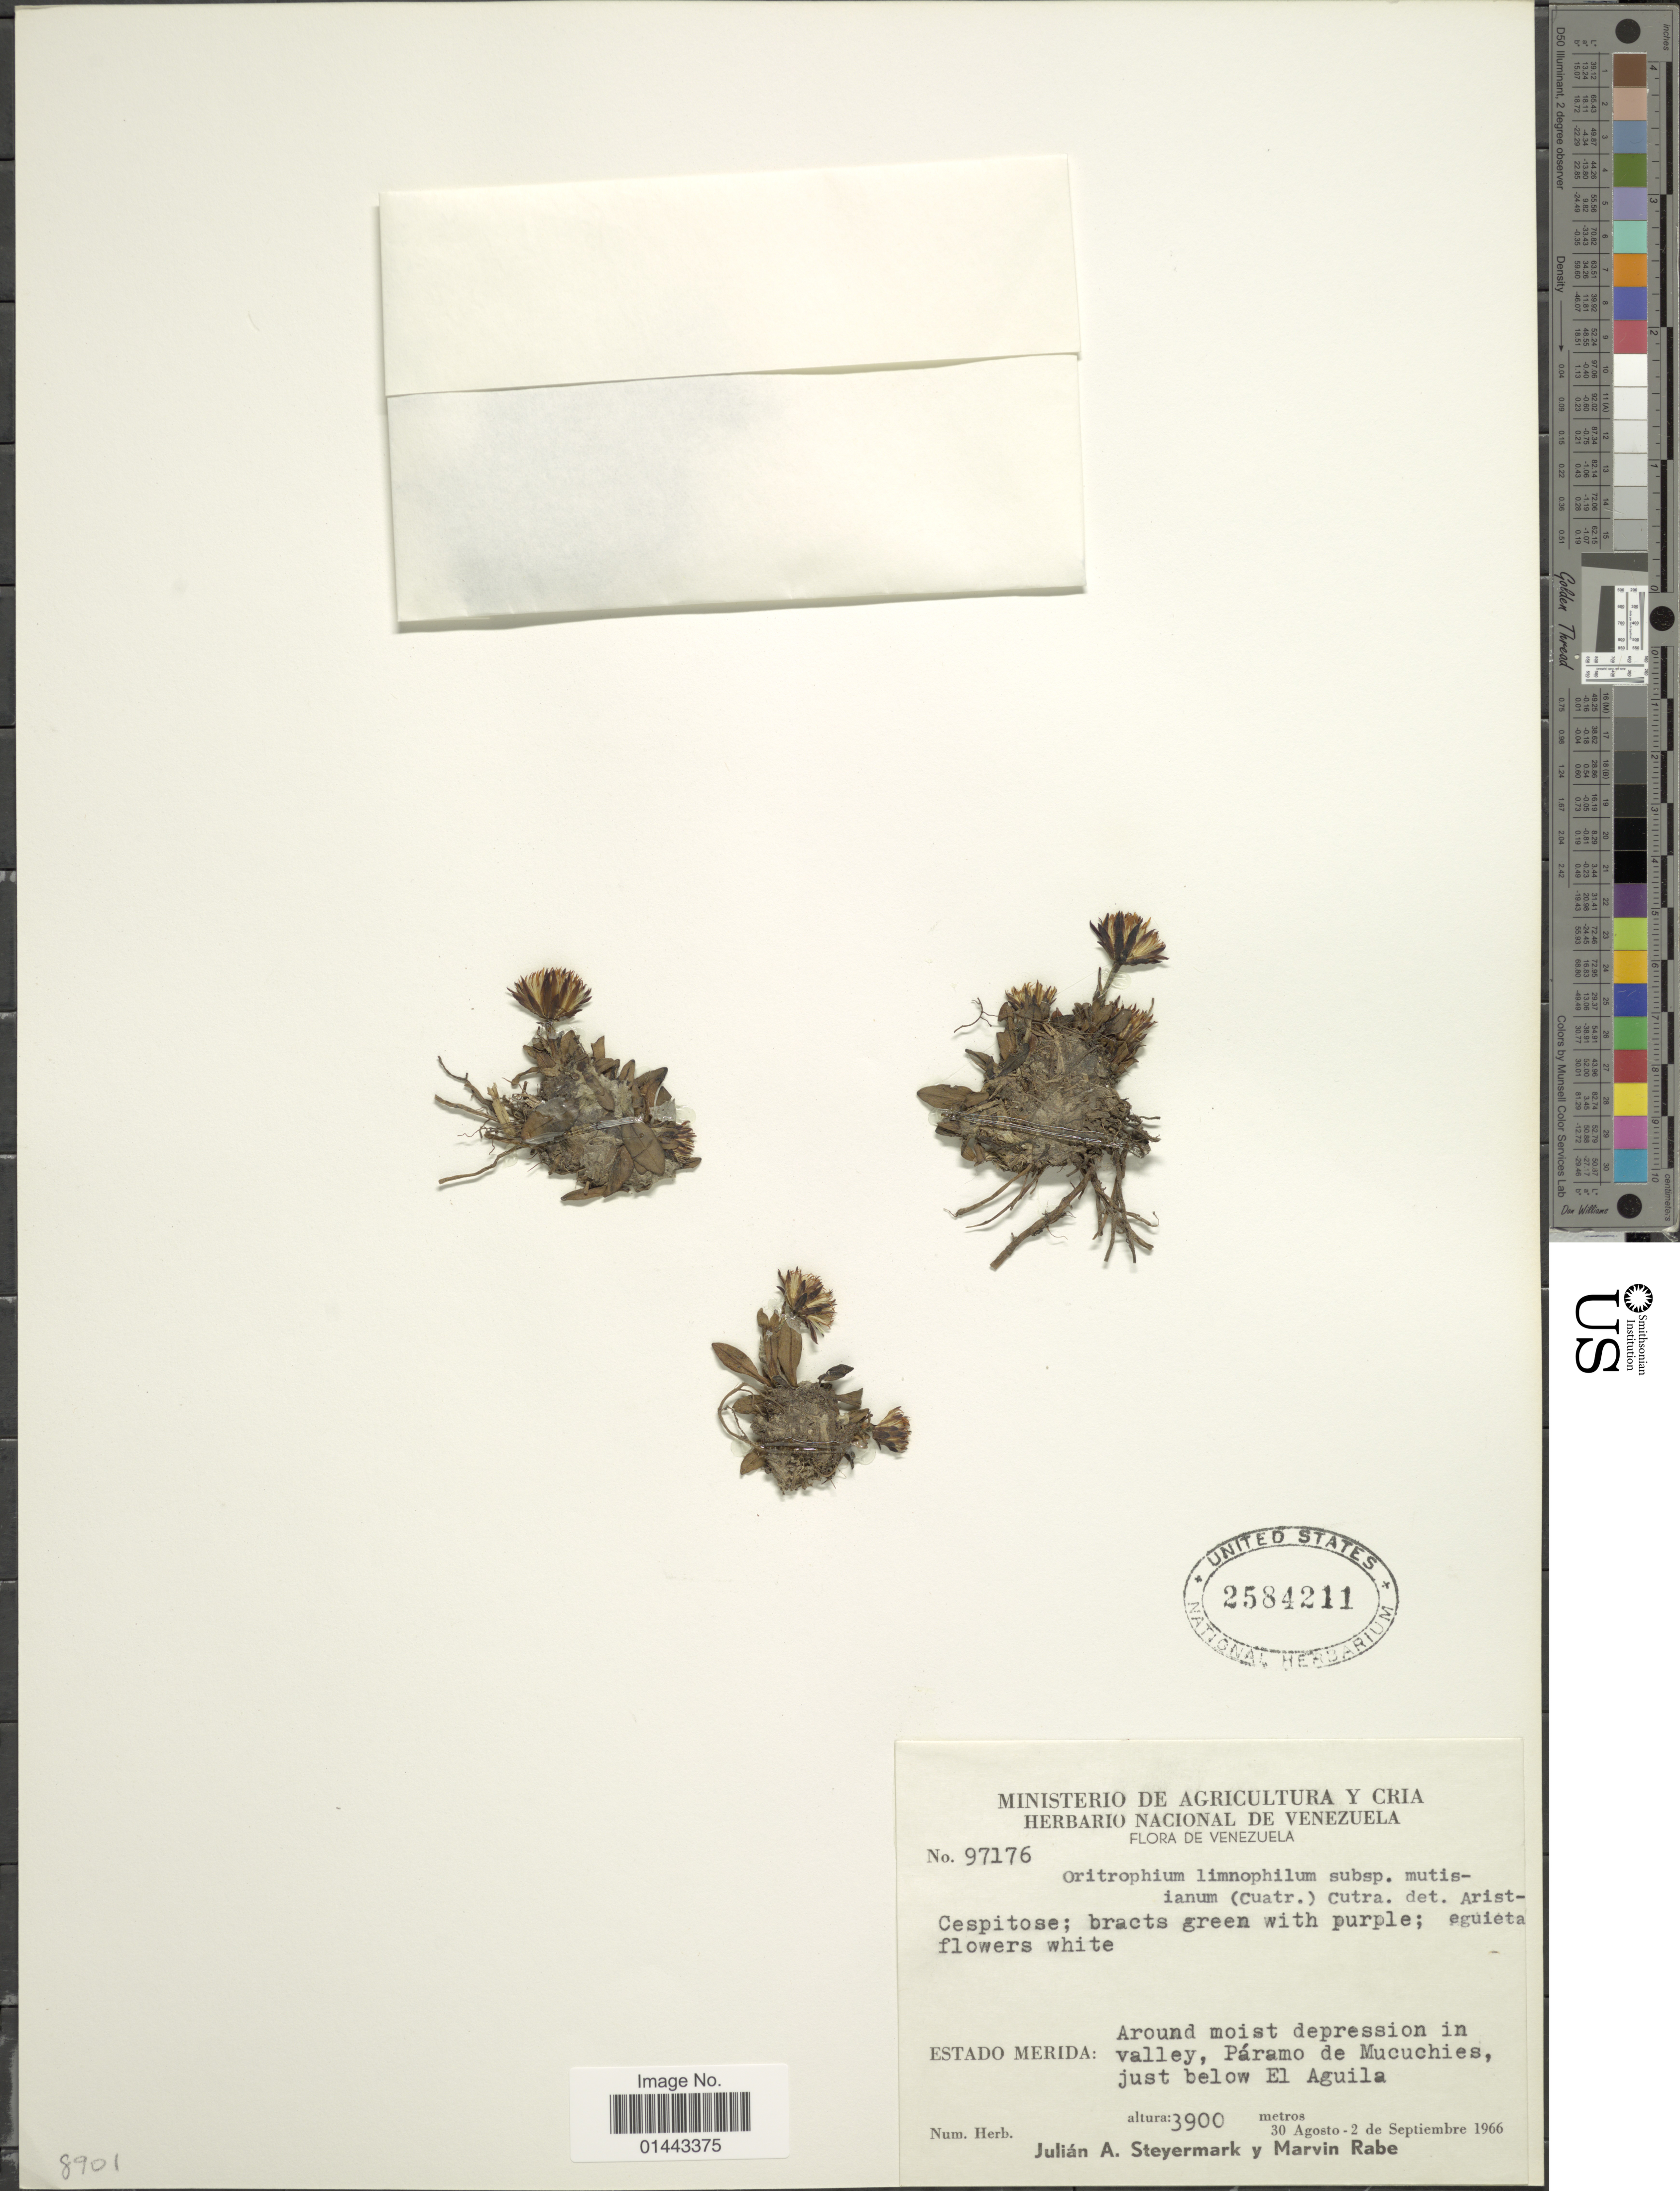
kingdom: Plantae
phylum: Tracheophyta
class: Magnoliopsida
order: Asterales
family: Asteraceae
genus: Oritrophium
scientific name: Oritrophium limnophilum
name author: (Sch. Bip.) Cuatrec.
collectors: J. Steyermark & M. Rabe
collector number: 97176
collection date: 1966-08-30/1966-09-02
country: Venezuela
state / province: Mérida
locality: Around most depression in valley, Páramo de Mucuchies, just below El Aguila.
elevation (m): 3900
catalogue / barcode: US 2584211